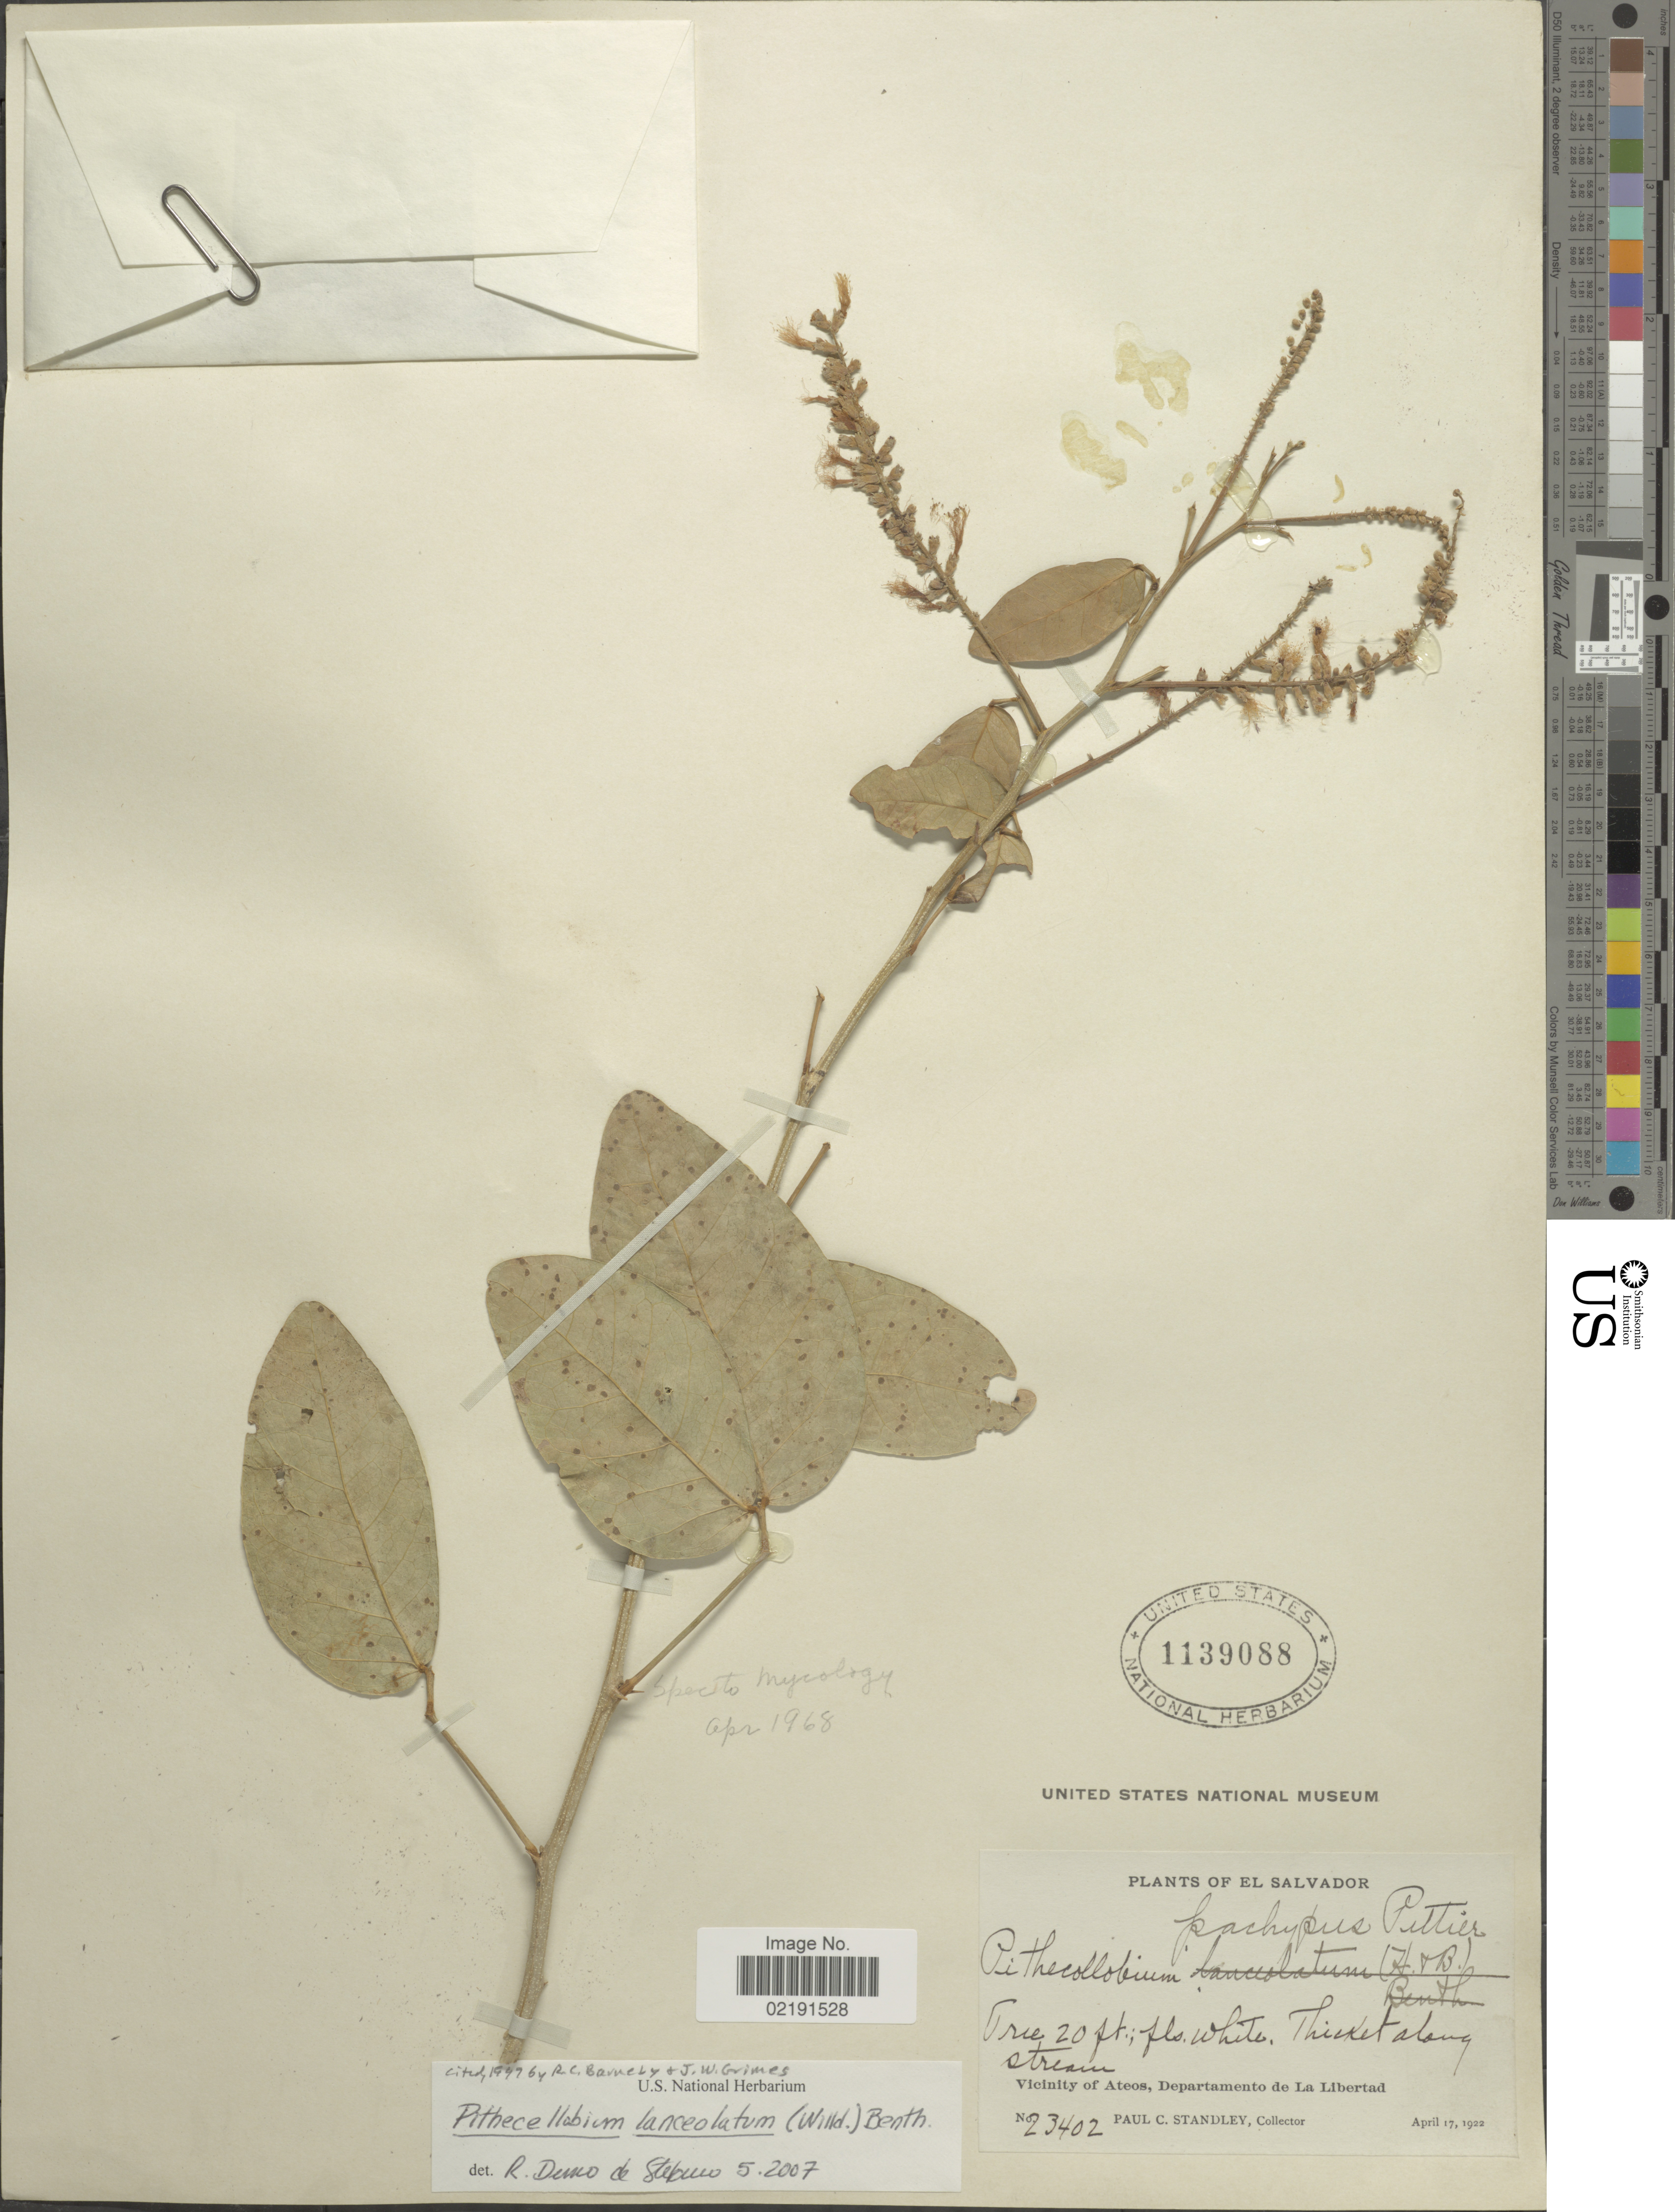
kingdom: Plantae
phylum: Tracheophyta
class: Magnoliopsida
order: Fabales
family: Fabaceae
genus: Pithecellobium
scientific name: Pithecellobium lanceolatum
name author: (Humb. & Bonpl. ex Willd.) Benth.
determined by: Duno de Stefano, R.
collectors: P. C. Standley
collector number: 23402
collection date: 1922-04-17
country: El Salvador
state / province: La Libertad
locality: Vicinity of Ateos, Departamento de La Libertad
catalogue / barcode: US 1139088